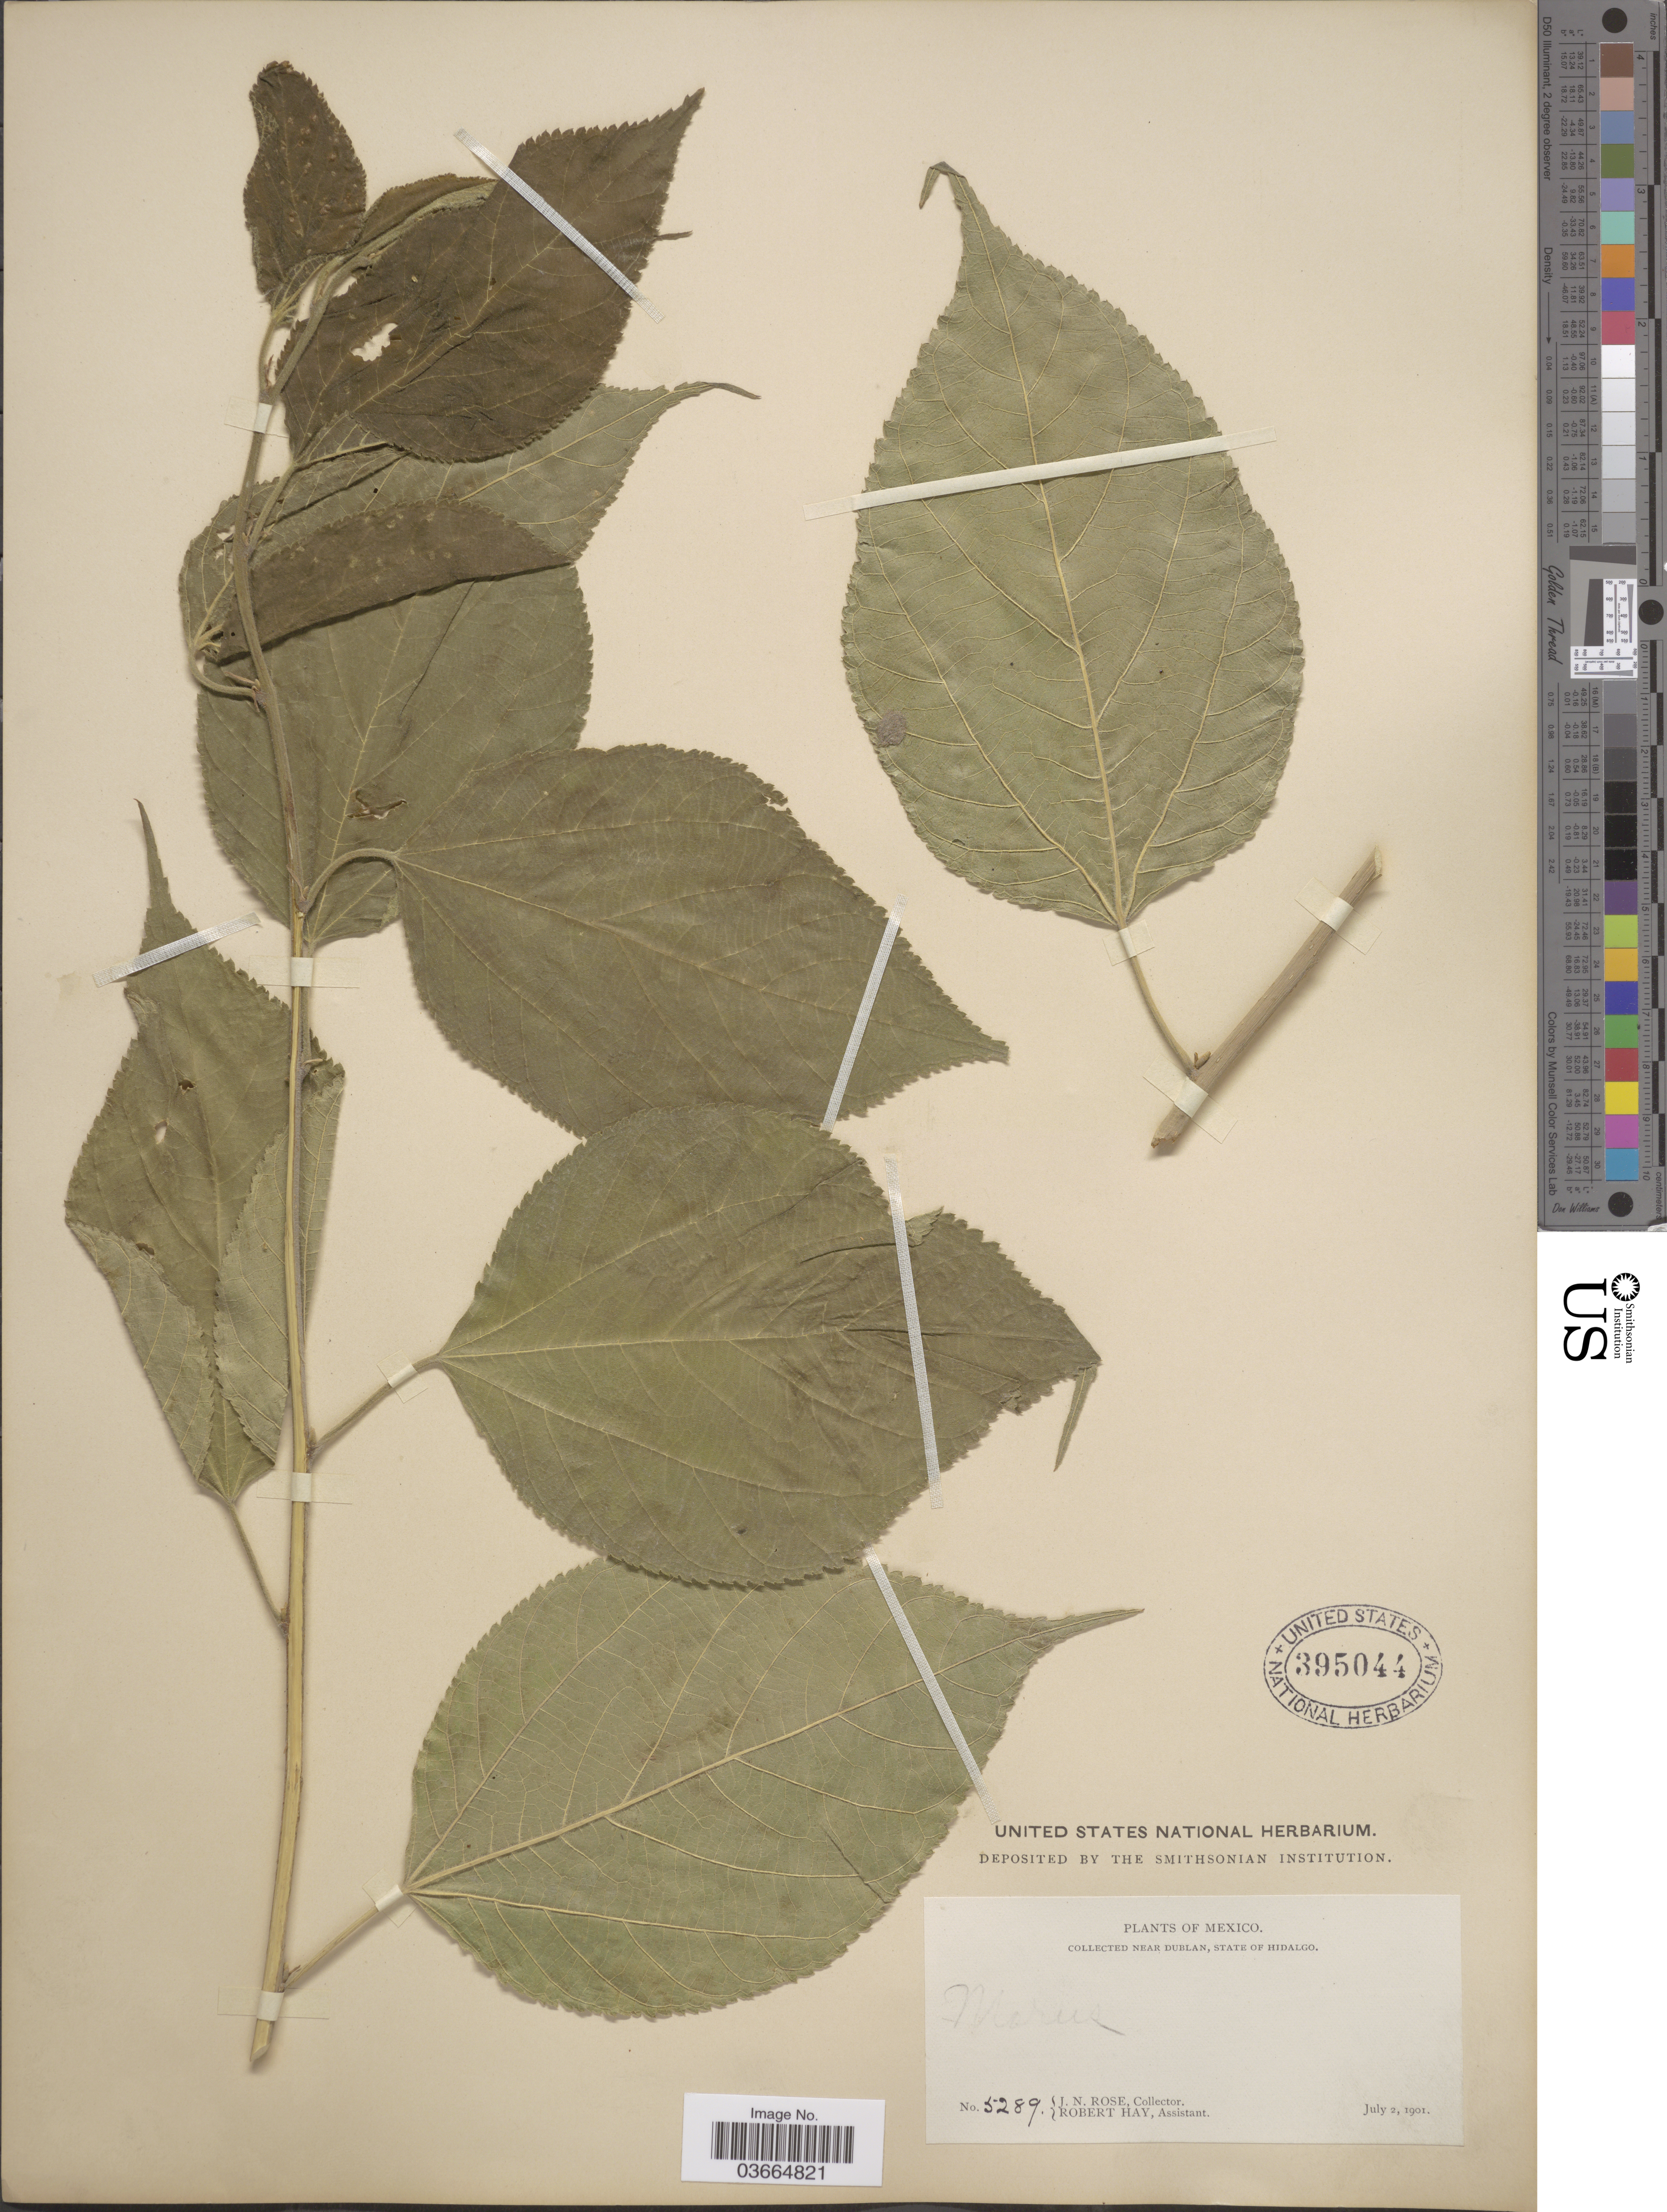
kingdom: Plantae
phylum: Tracheophyta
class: Magnoliopsida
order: Rosales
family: Moraceae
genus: Morus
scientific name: Morus celtidifolia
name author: Kunth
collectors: J. N. Rose & R. Hay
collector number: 5289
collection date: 1901-07-02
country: Mexico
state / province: Hidalgo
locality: Near Dublan, State of Hidalgo.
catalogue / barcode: US 395044